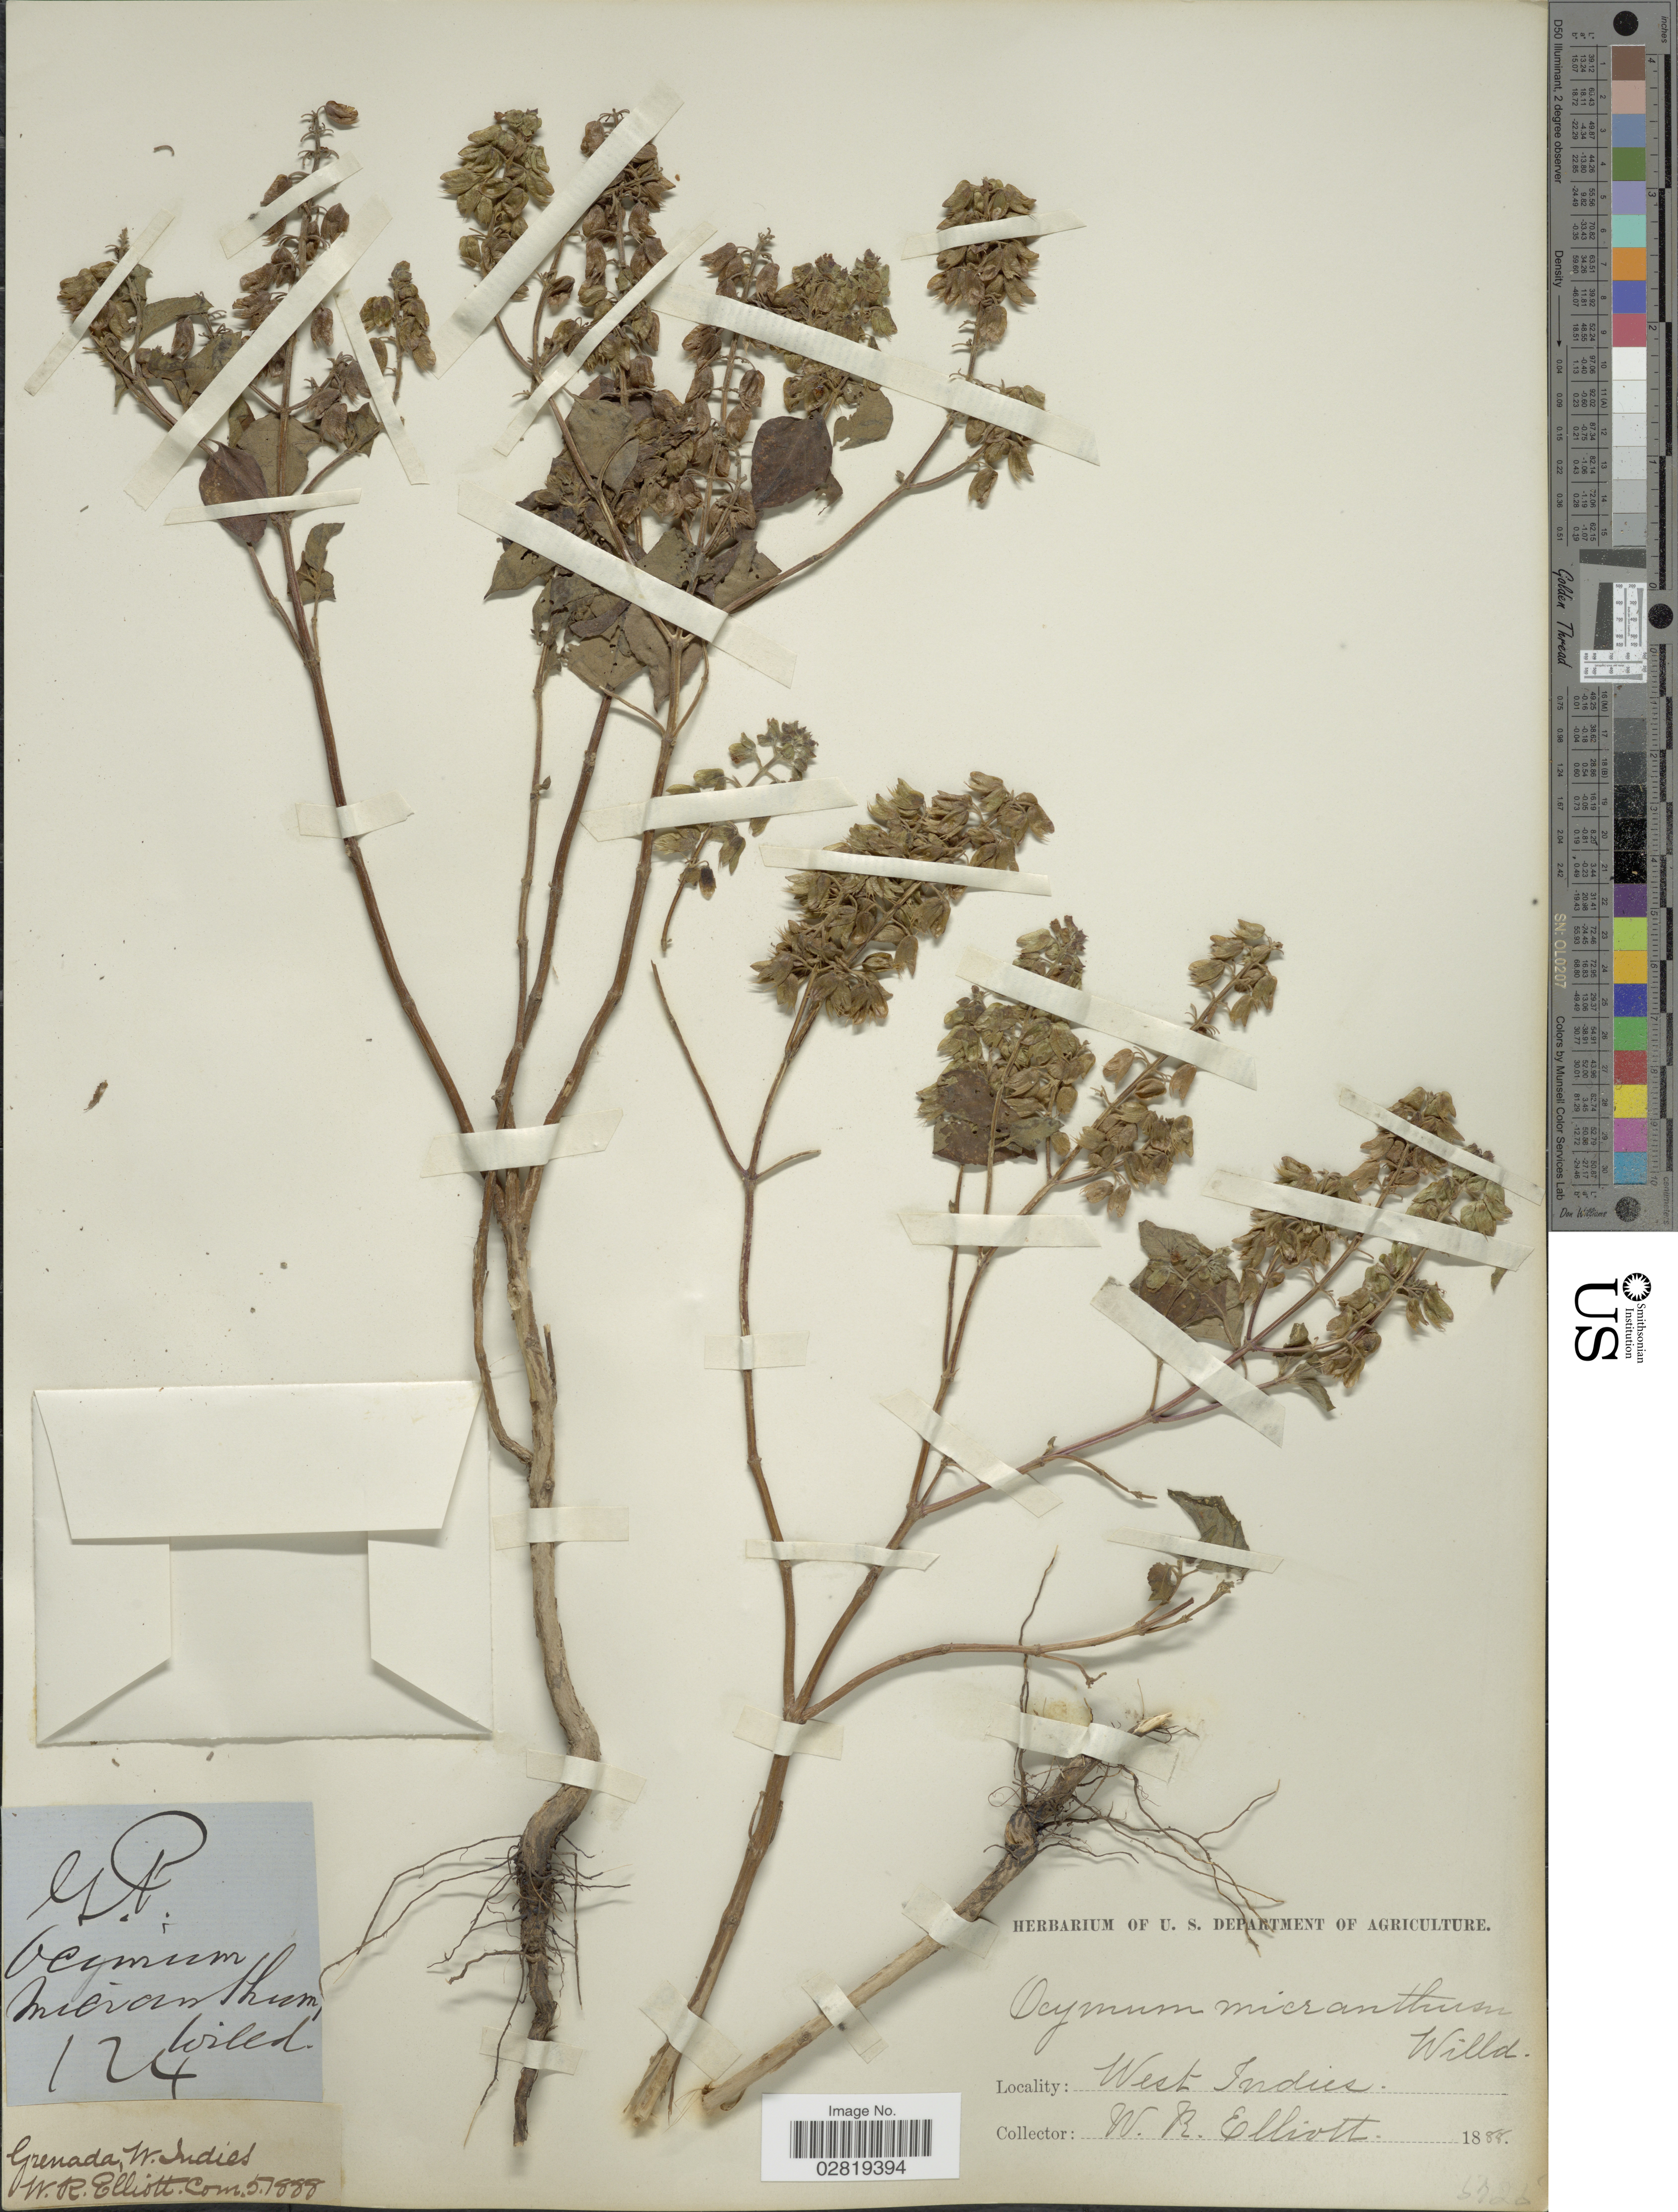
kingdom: Plantae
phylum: Tracheophyta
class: Magnoliopsida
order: Lamiales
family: Lamiaceae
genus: Ocimum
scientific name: Ocimum micranthum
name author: Willd.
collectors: W. Elliott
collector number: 124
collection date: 1888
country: Grenada